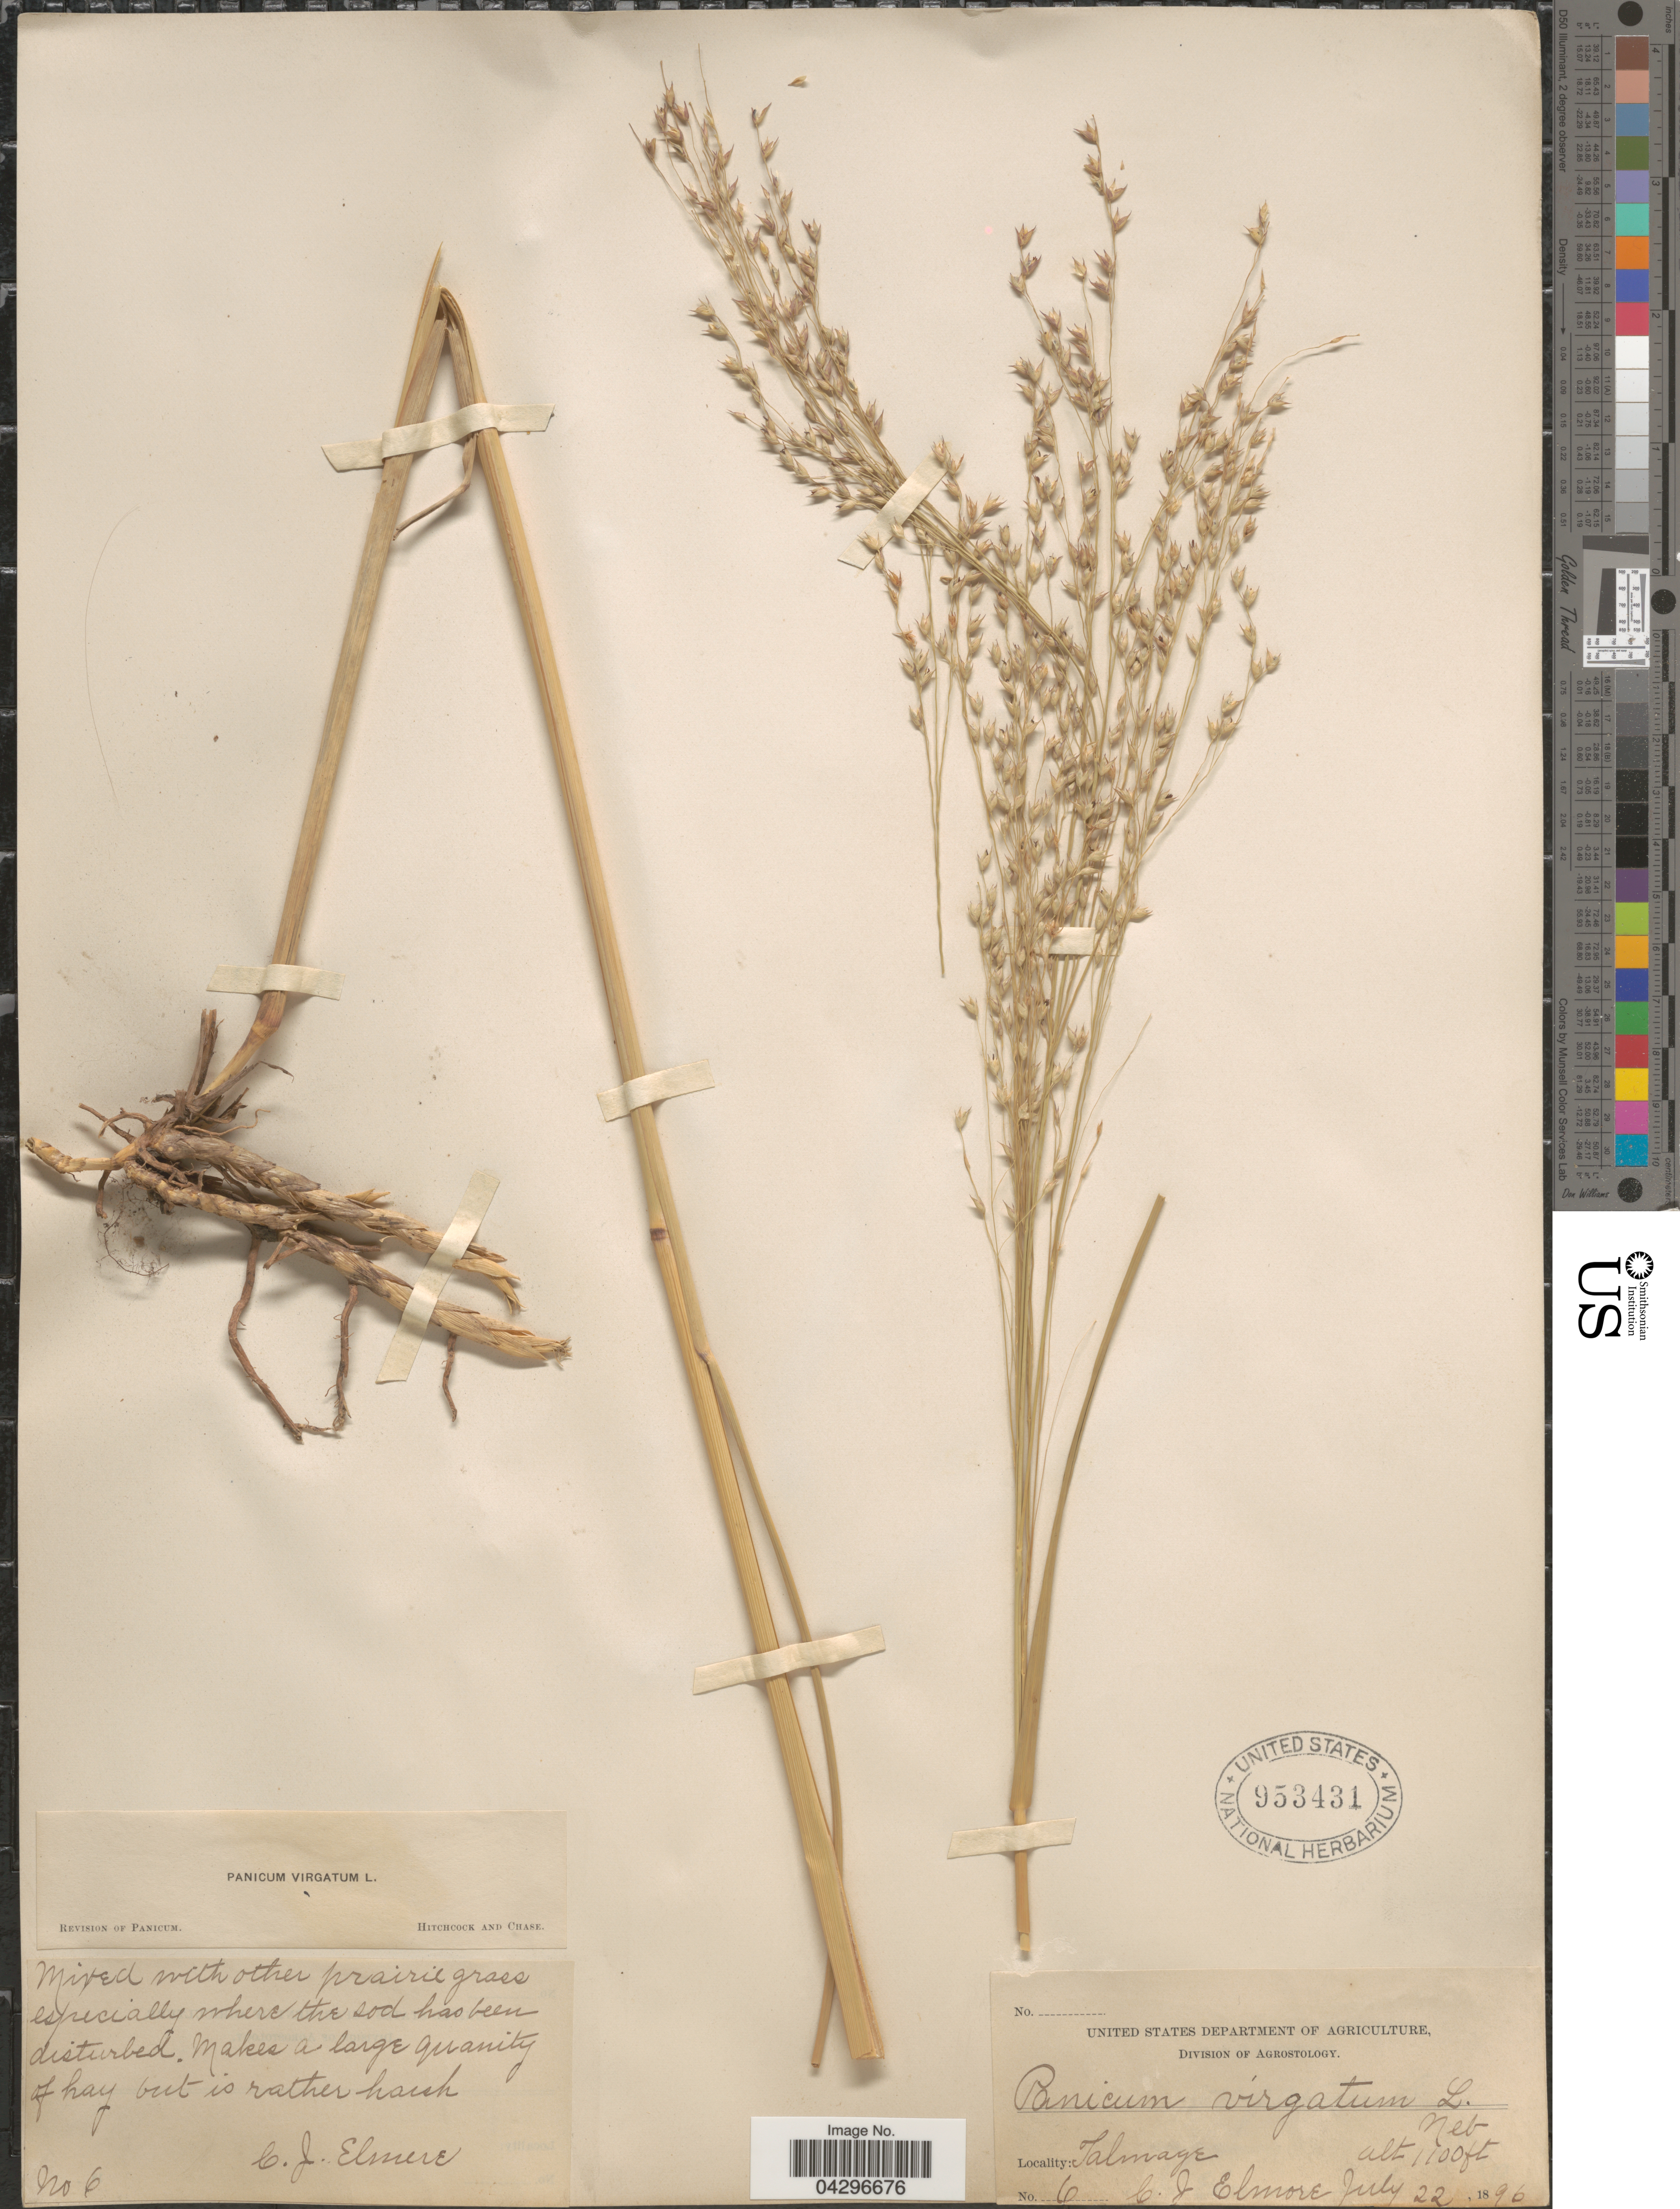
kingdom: Plantae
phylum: Tracheophyta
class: Liliopsida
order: Poales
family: Poaceae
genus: Panicum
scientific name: Panicum virgatum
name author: L.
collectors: C. Elmore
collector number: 6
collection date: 1896-07-22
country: United States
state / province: Nebraska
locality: Talmage.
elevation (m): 335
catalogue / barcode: US 953431